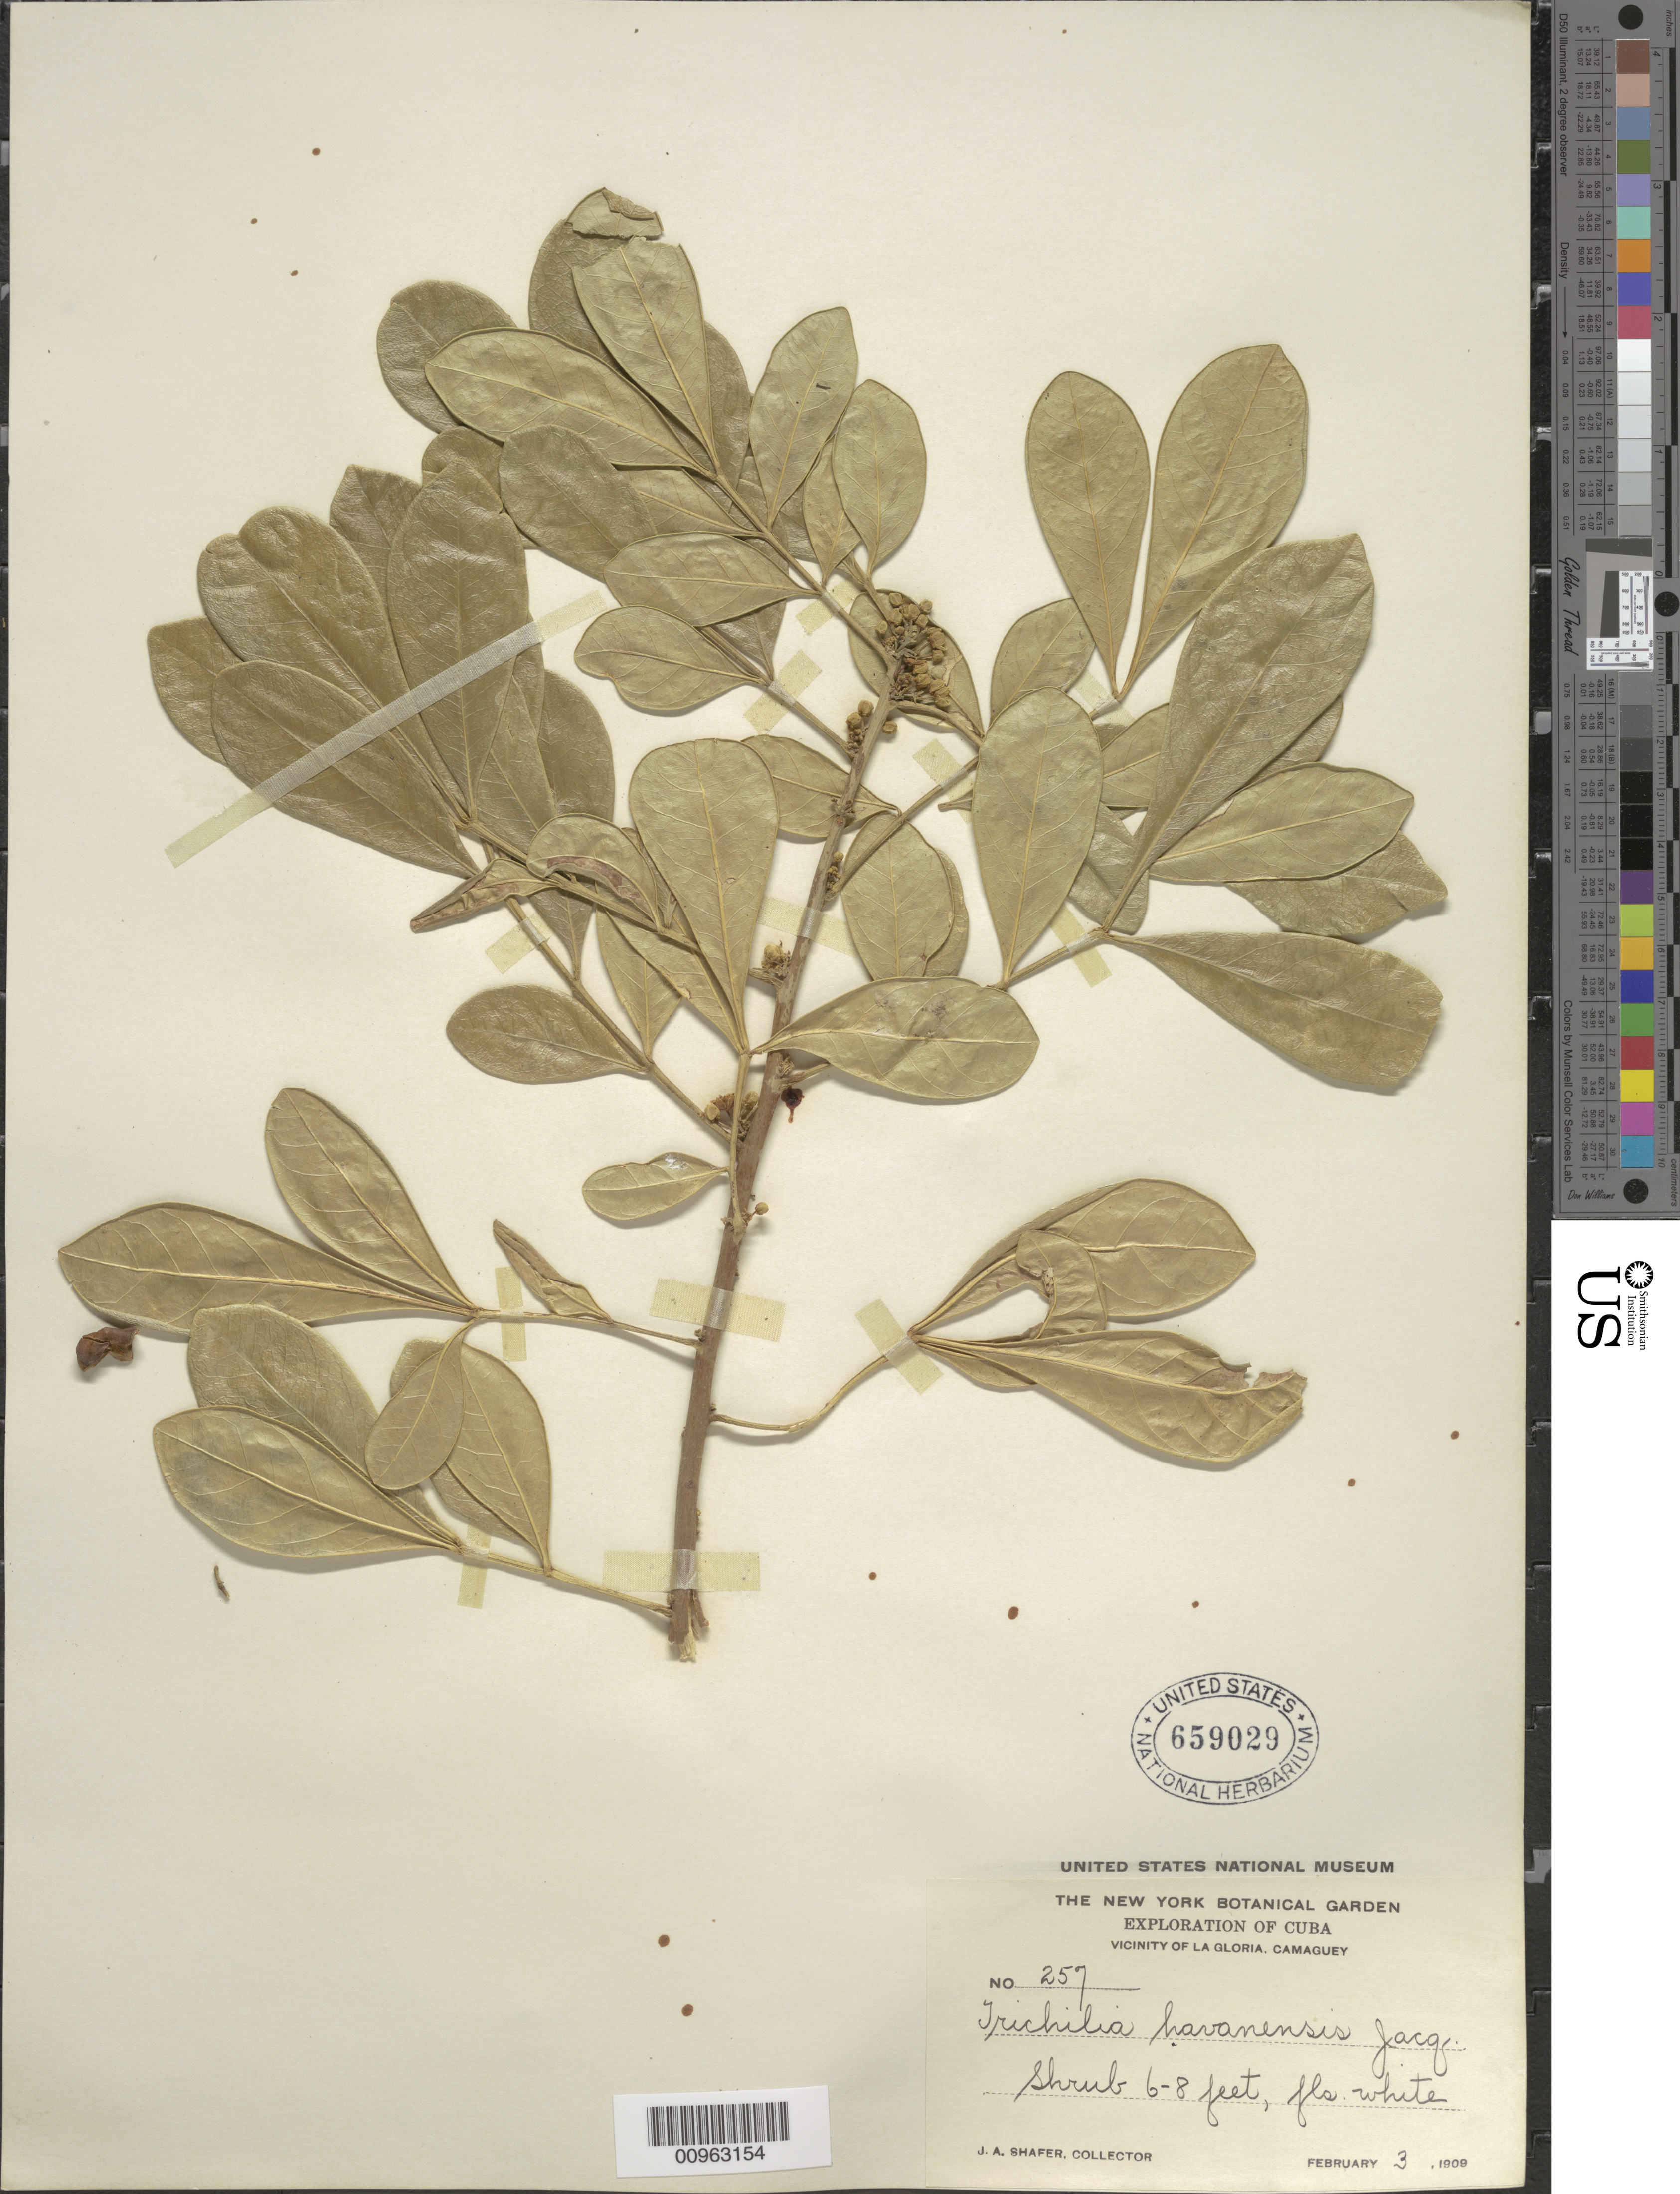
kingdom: Plantae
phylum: Tracheophyta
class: Magnoliopsida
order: Sapindales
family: Meliaceae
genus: Trichilia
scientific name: Trichilia havanensis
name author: Jacq.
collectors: J. A. Shafer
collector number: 257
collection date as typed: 03 Feb 1909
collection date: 1909-02-03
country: Cuba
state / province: Camagüey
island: Cuba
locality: Vicinity of La Gloria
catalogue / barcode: US 659029